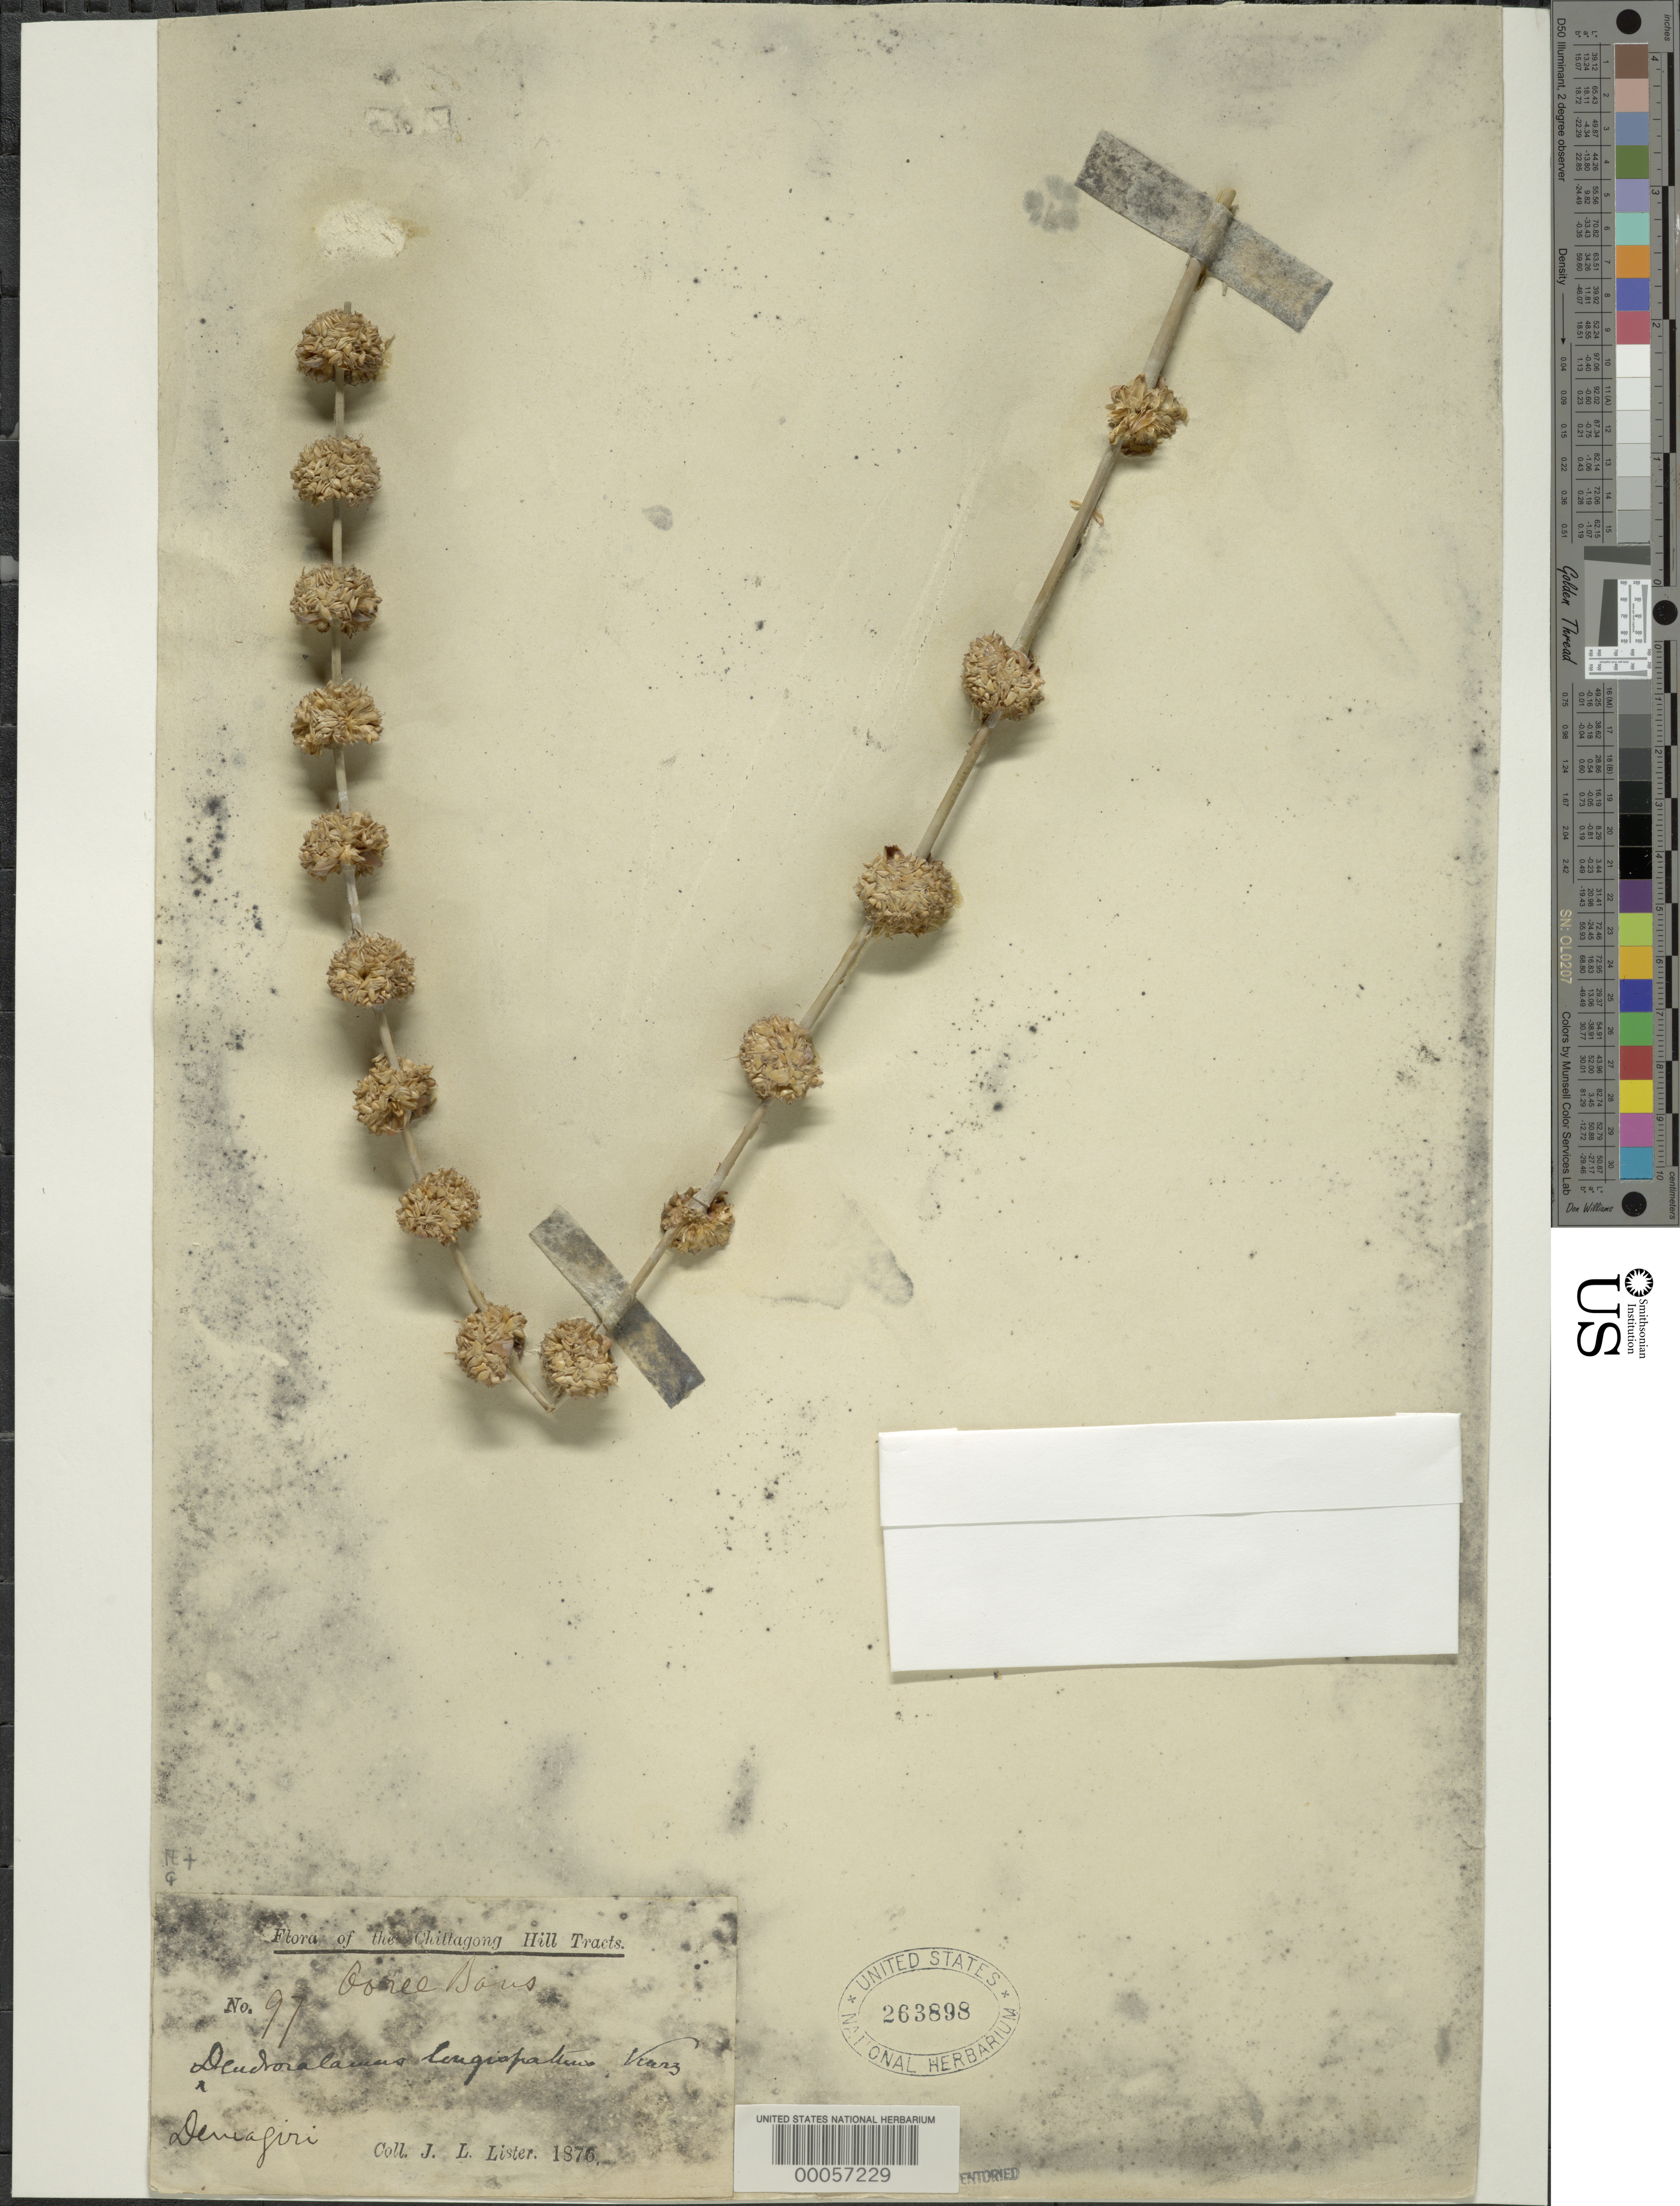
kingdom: Plantae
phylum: Tracheophyta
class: Liliopsida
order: Poales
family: Poaceae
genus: Dendrocalamus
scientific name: Dendrocalamus longispathus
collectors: J. Lister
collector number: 97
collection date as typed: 1876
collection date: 1876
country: Bangladesh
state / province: Chittagong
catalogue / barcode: US 263898